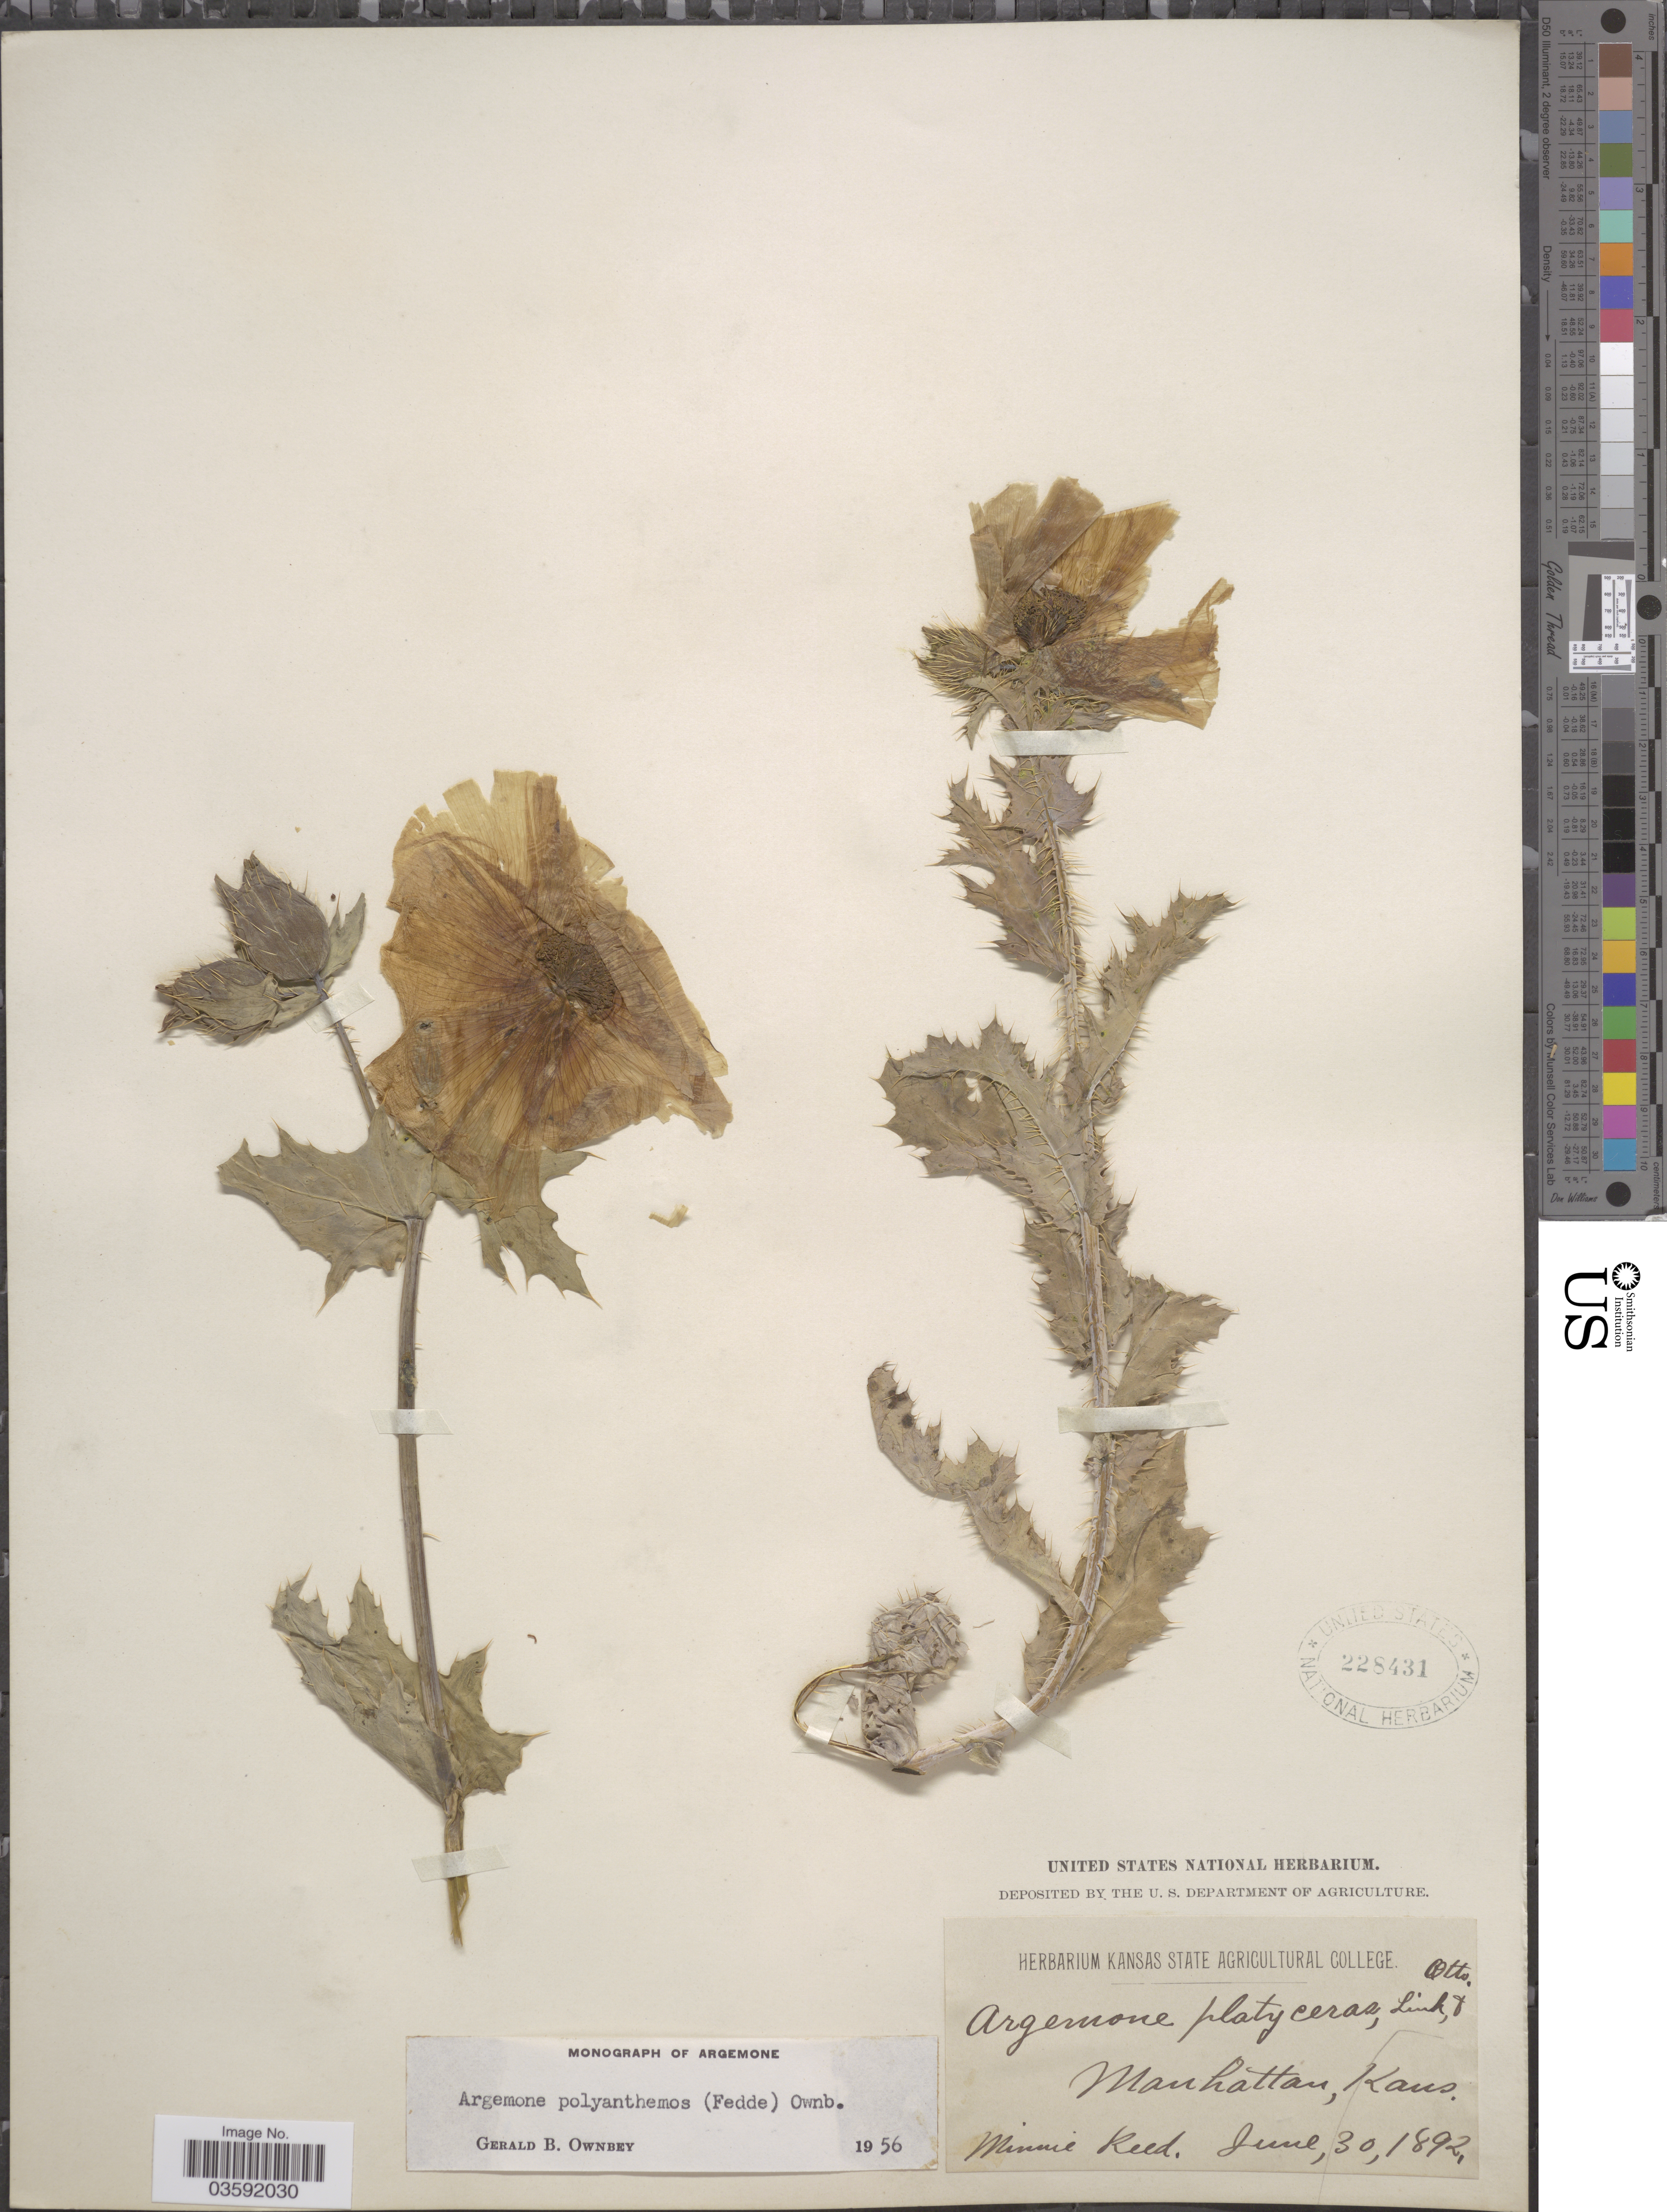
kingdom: Plantae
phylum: Tracheophyta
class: Magnoliopsida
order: Ranunculales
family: Papaveraceae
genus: Argemone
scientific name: Argemone polyanthemos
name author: (Fedde) G.B. Ownbey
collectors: M. Reed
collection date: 1892-06-30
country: United States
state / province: Kansas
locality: Manhattan.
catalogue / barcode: US 228431